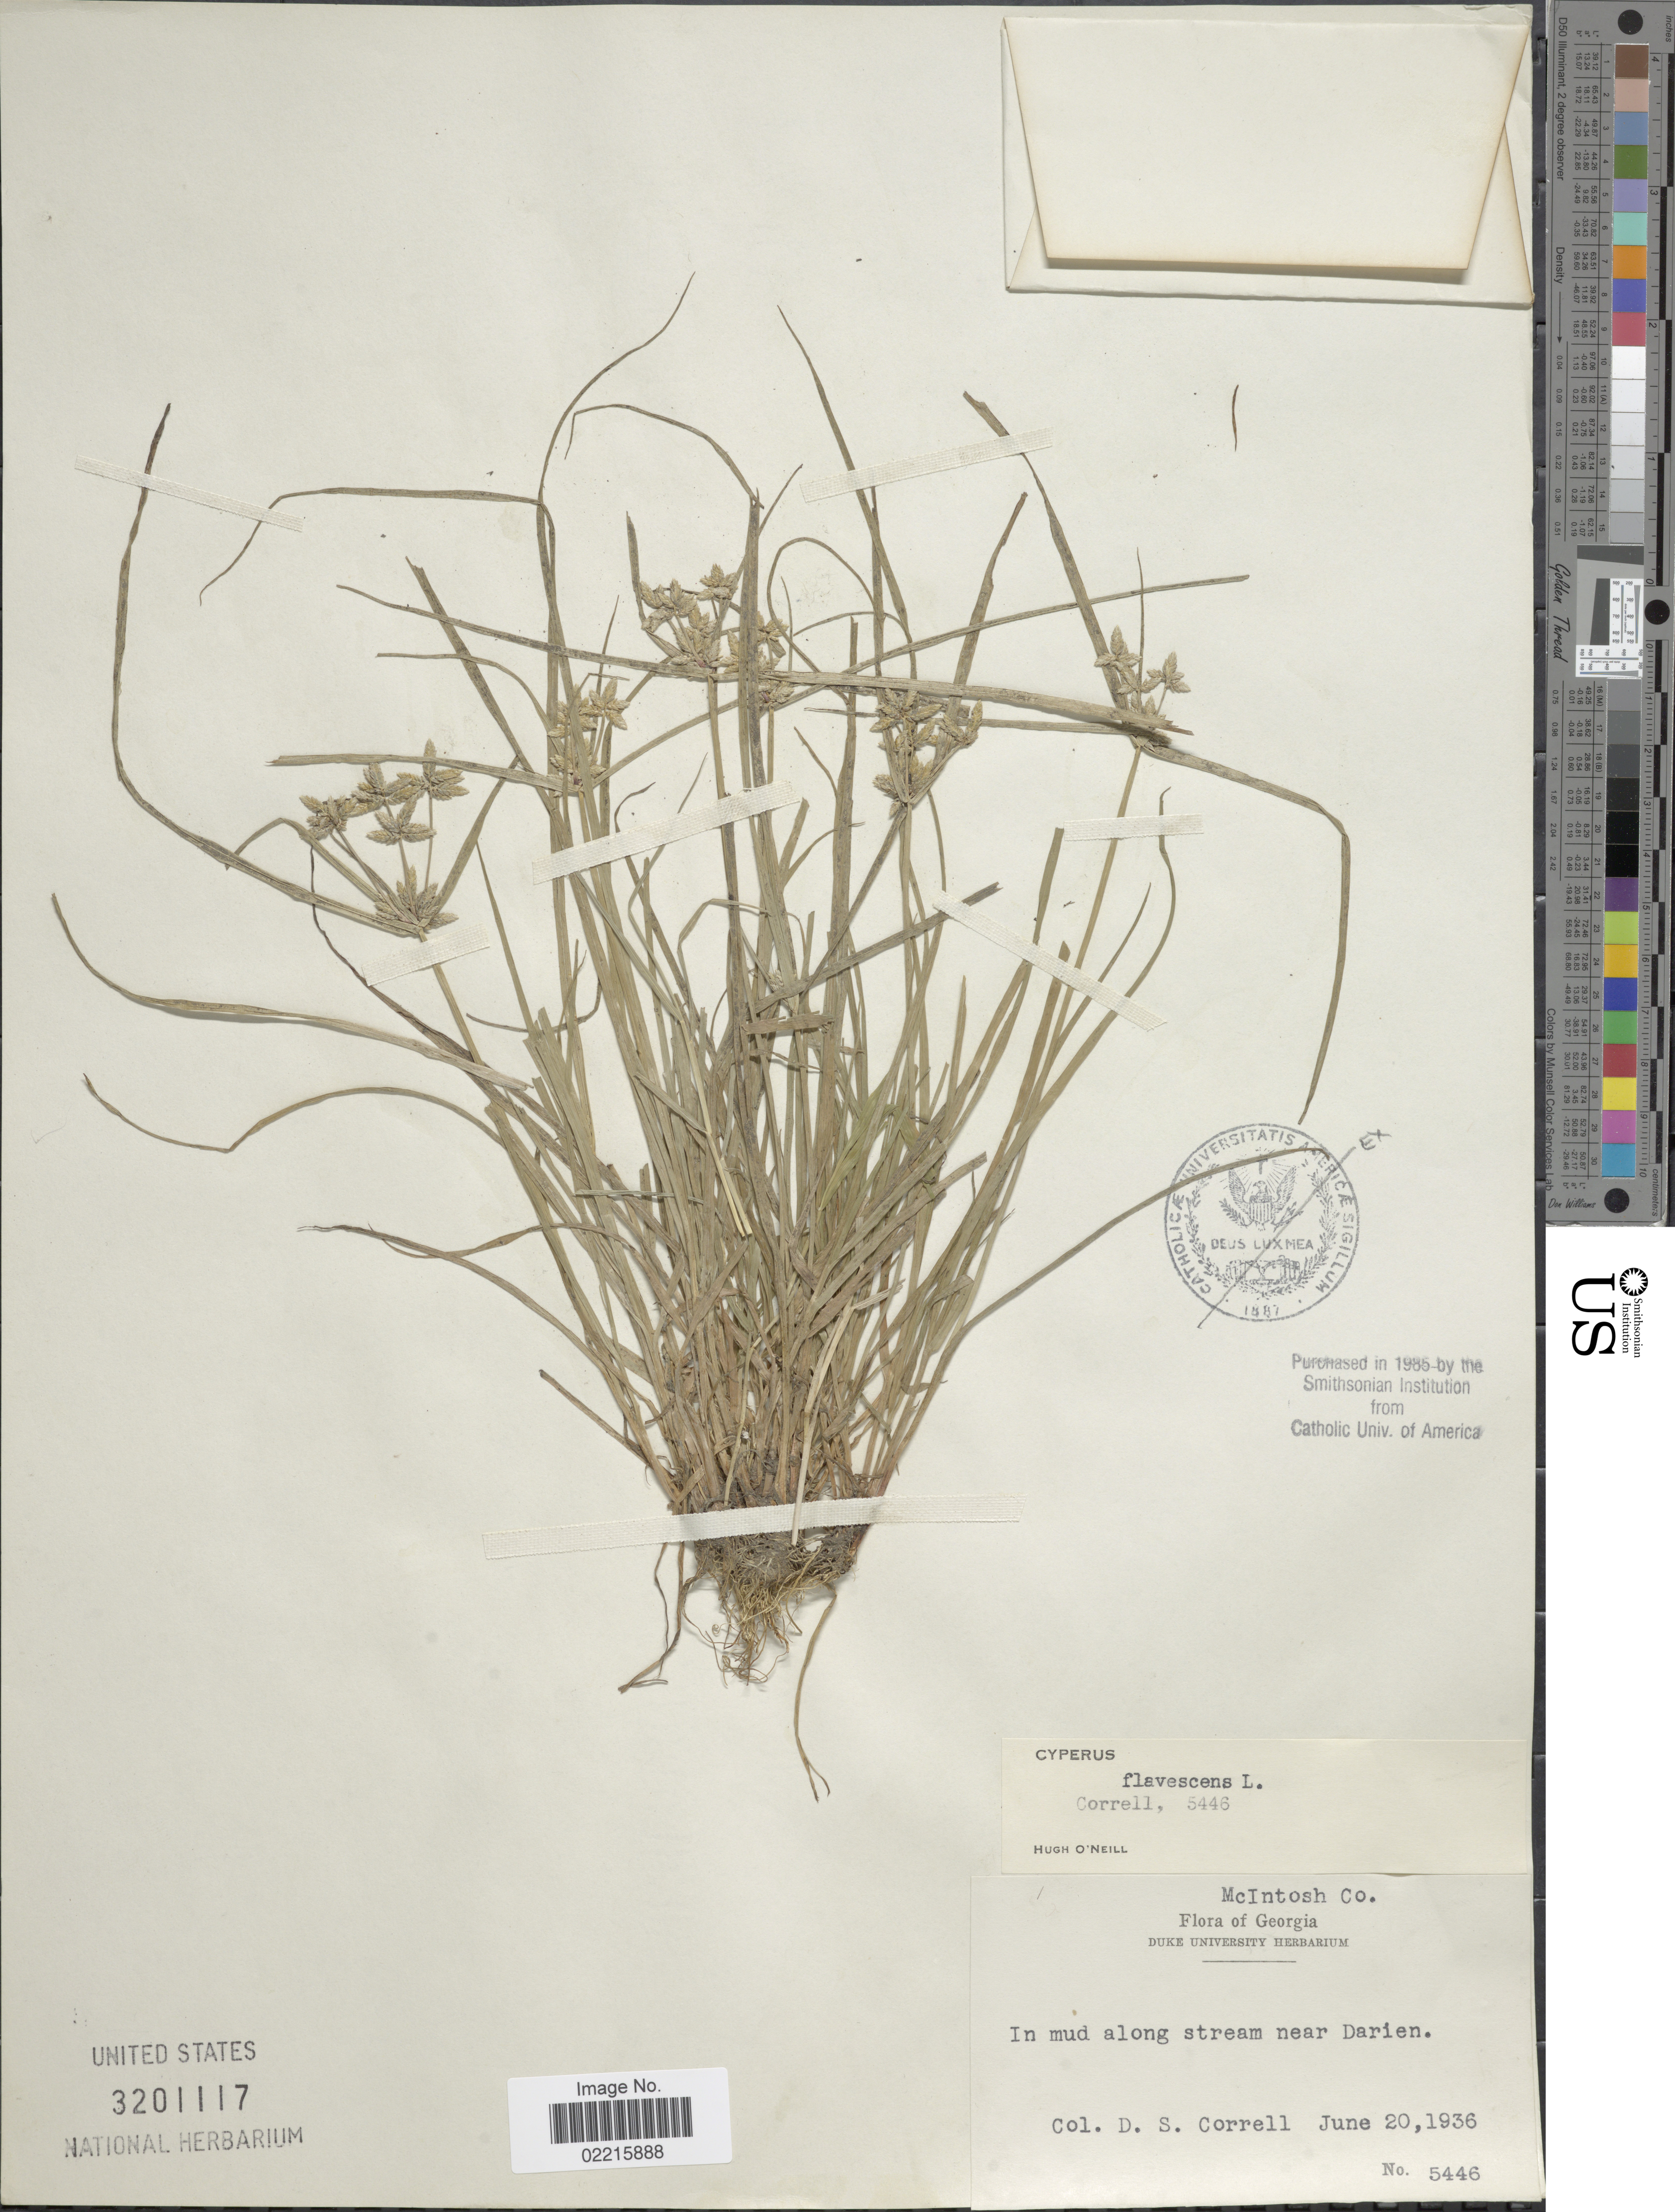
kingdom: Plantae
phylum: Tracheophyta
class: Liliopsida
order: Poales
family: Cyperaceae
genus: Cyperus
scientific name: Cyperus flavescens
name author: L.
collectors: D. S. Correll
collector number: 5446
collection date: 1936-06-20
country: United States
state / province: Georgia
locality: McIntosh Co. In mud along stream near Darien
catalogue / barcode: US 3201117